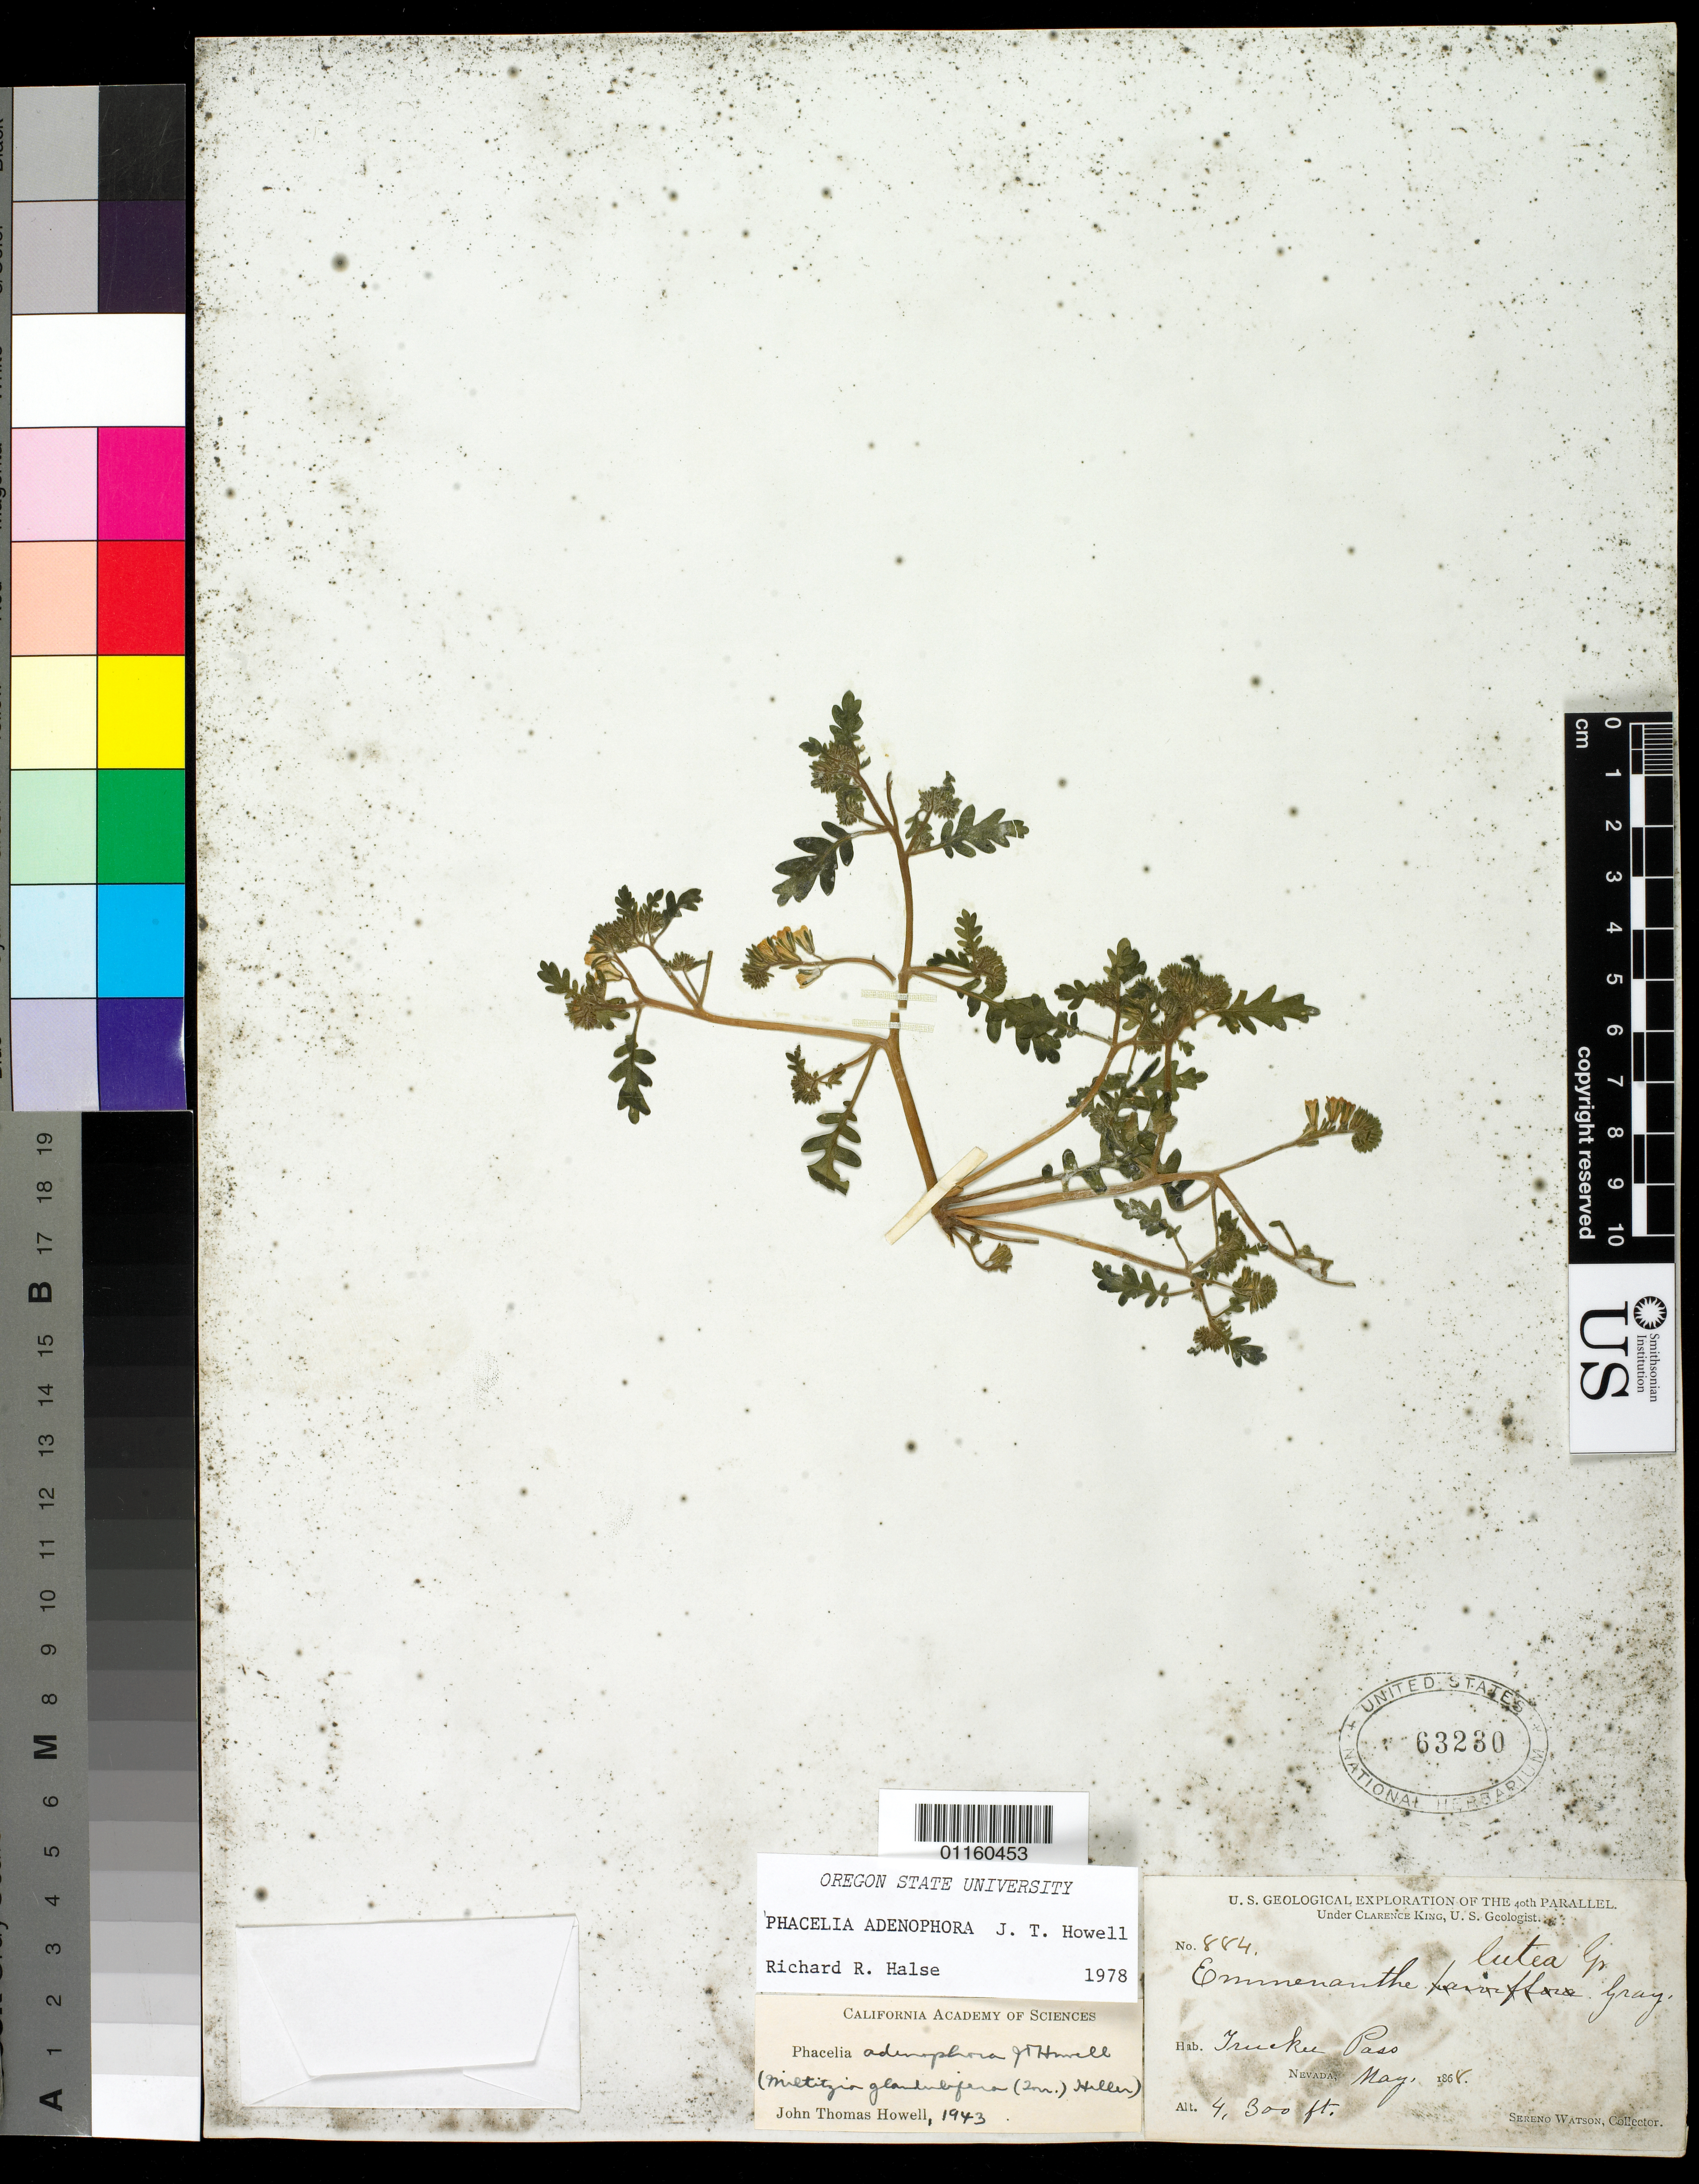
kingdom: Plantae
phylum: Tracheophyta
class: Magnoliopsida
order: Boraginales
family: Hydrophyllaceae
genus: Phacelia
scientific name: Phacelia adenophora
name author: J.T. Howell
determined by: Halse, R. R.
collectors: S. Watson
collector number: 884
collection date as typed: May 1868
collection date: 1868-05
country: United States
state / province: Nevada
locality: Truckee Pass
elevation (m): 1311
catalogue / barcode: US 63230